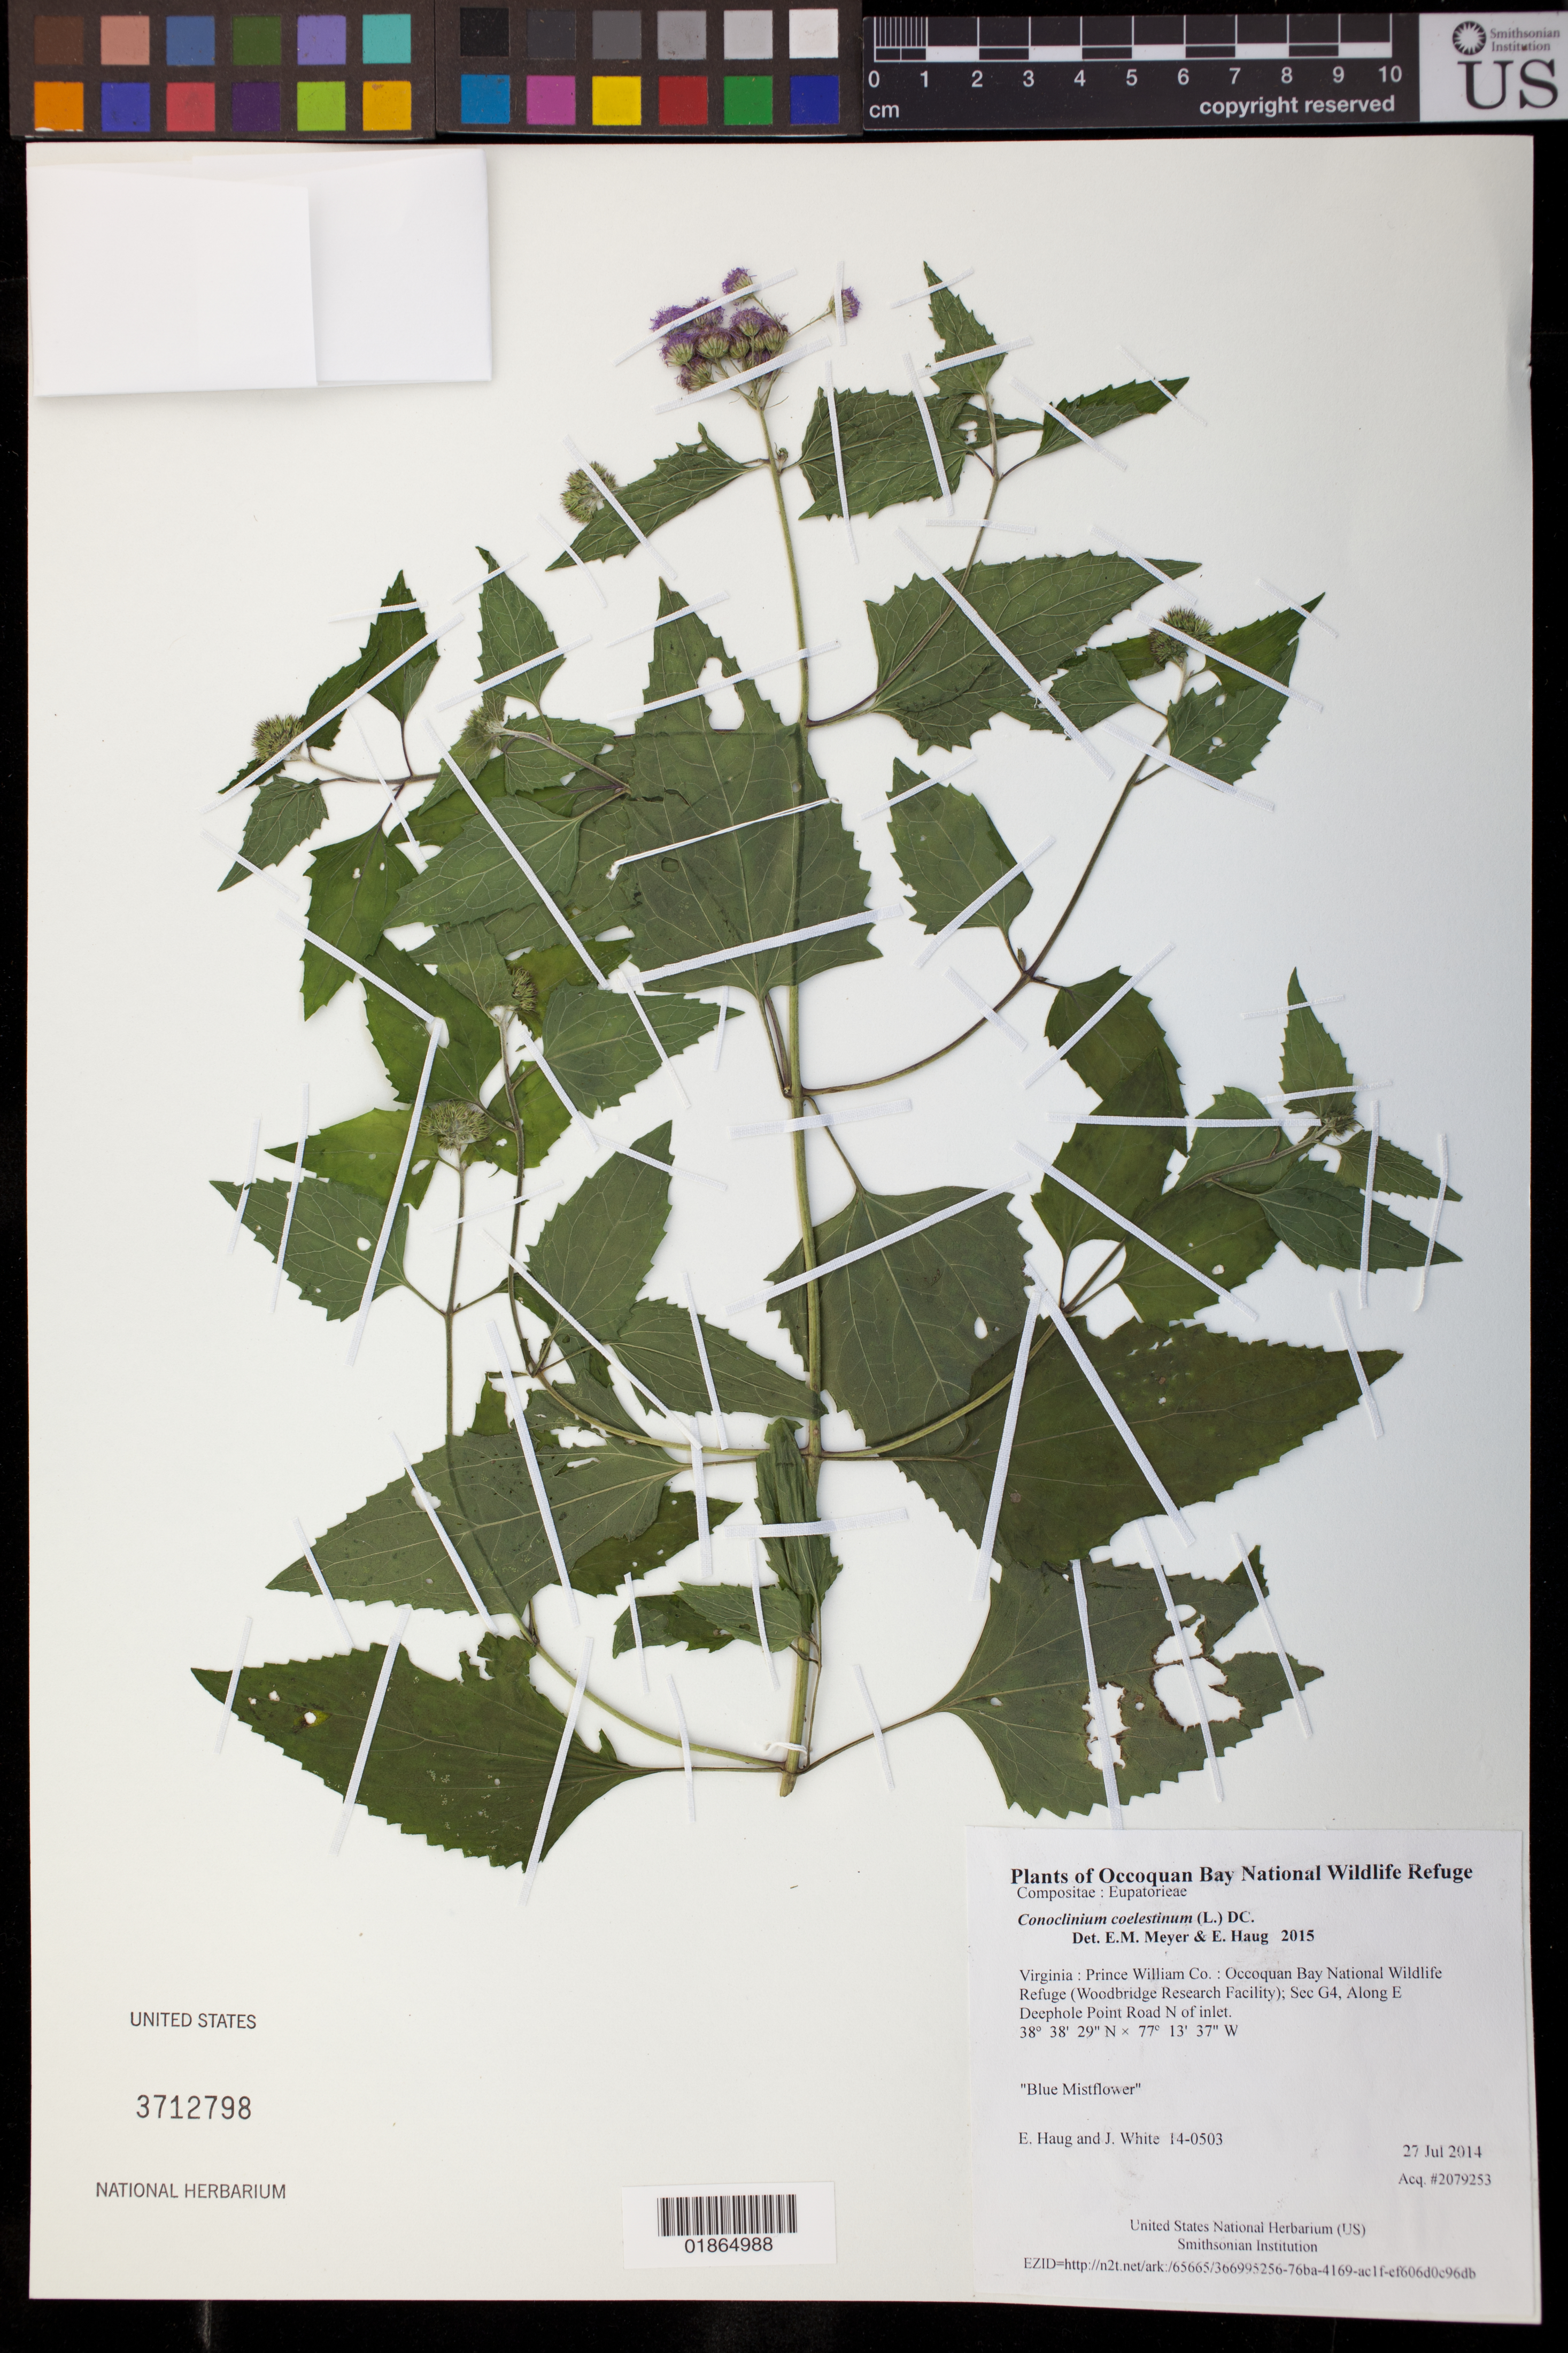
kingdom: Plantae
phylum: Tracheophyta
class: Magnoliopsida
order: Asterales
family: Asteraceae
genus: Conoclinium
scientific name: Conoclinium coelestinum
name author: (L.) DC.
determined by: Meyer, E. M.; Haug, E.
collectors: E. Haug & J. White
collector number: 14-0503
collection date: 2014-07-27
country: United States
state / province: Virginia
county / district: Prince William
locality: Occoquan Bay National Wildlife Refuge (Woodbridge Research Facility); Sec G4, Along E Deephole Point Road N of inlet.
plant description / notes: Blue Mistflower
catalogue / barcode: US 3712798